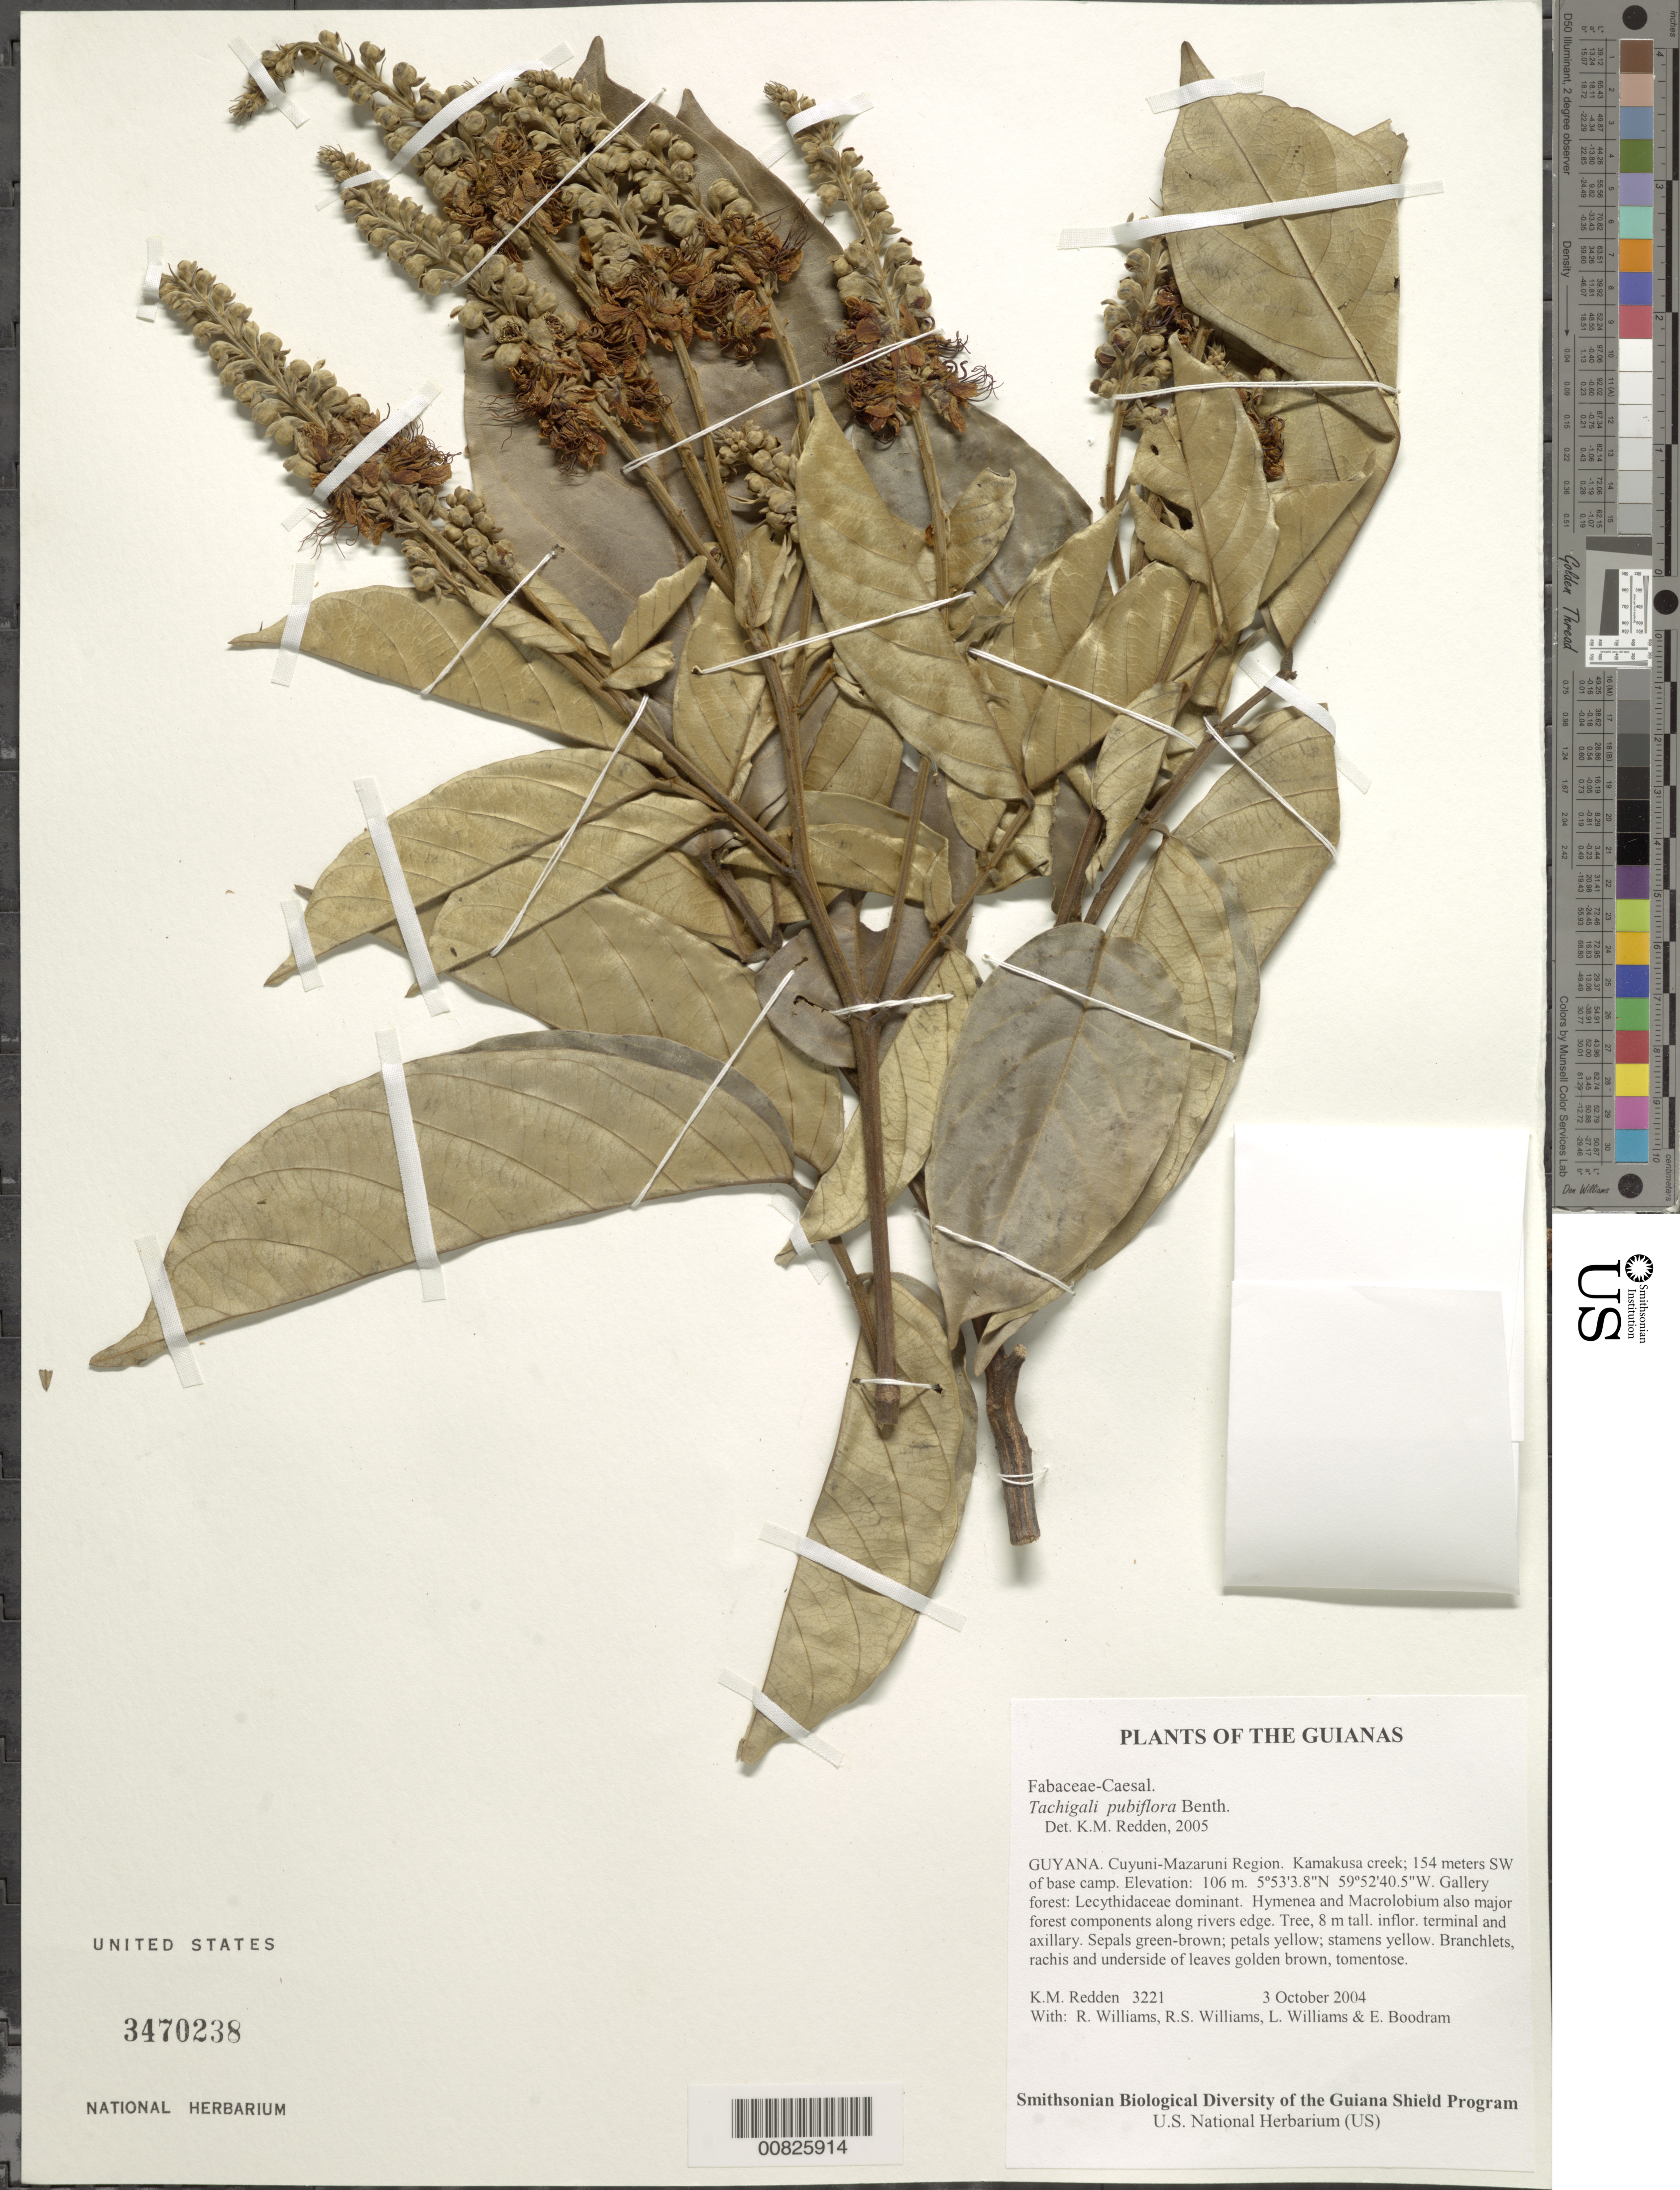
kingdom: Plantae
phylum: Tracheophyta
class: Magnoliopsida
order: Fabales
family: Fabaceae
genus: Tachigali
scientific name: Tachigali pubiflora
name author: Benth.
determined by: Redden, K. M.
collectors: K. M. Redden, R. Williams, R. S. Williams, L. Williams & E. Boodram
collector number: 3221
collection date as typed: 3 October 2004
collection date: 2004-10-03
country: Guyana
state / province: Cuyuni-Mazaruni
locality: Kamakusa creek; 154 meters SW of base camp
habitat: Gallery forest: Lecythidaceae dominant. Hymenea and Macrolobium also major forest components along river edge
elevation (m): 106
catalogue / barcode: US 3470238